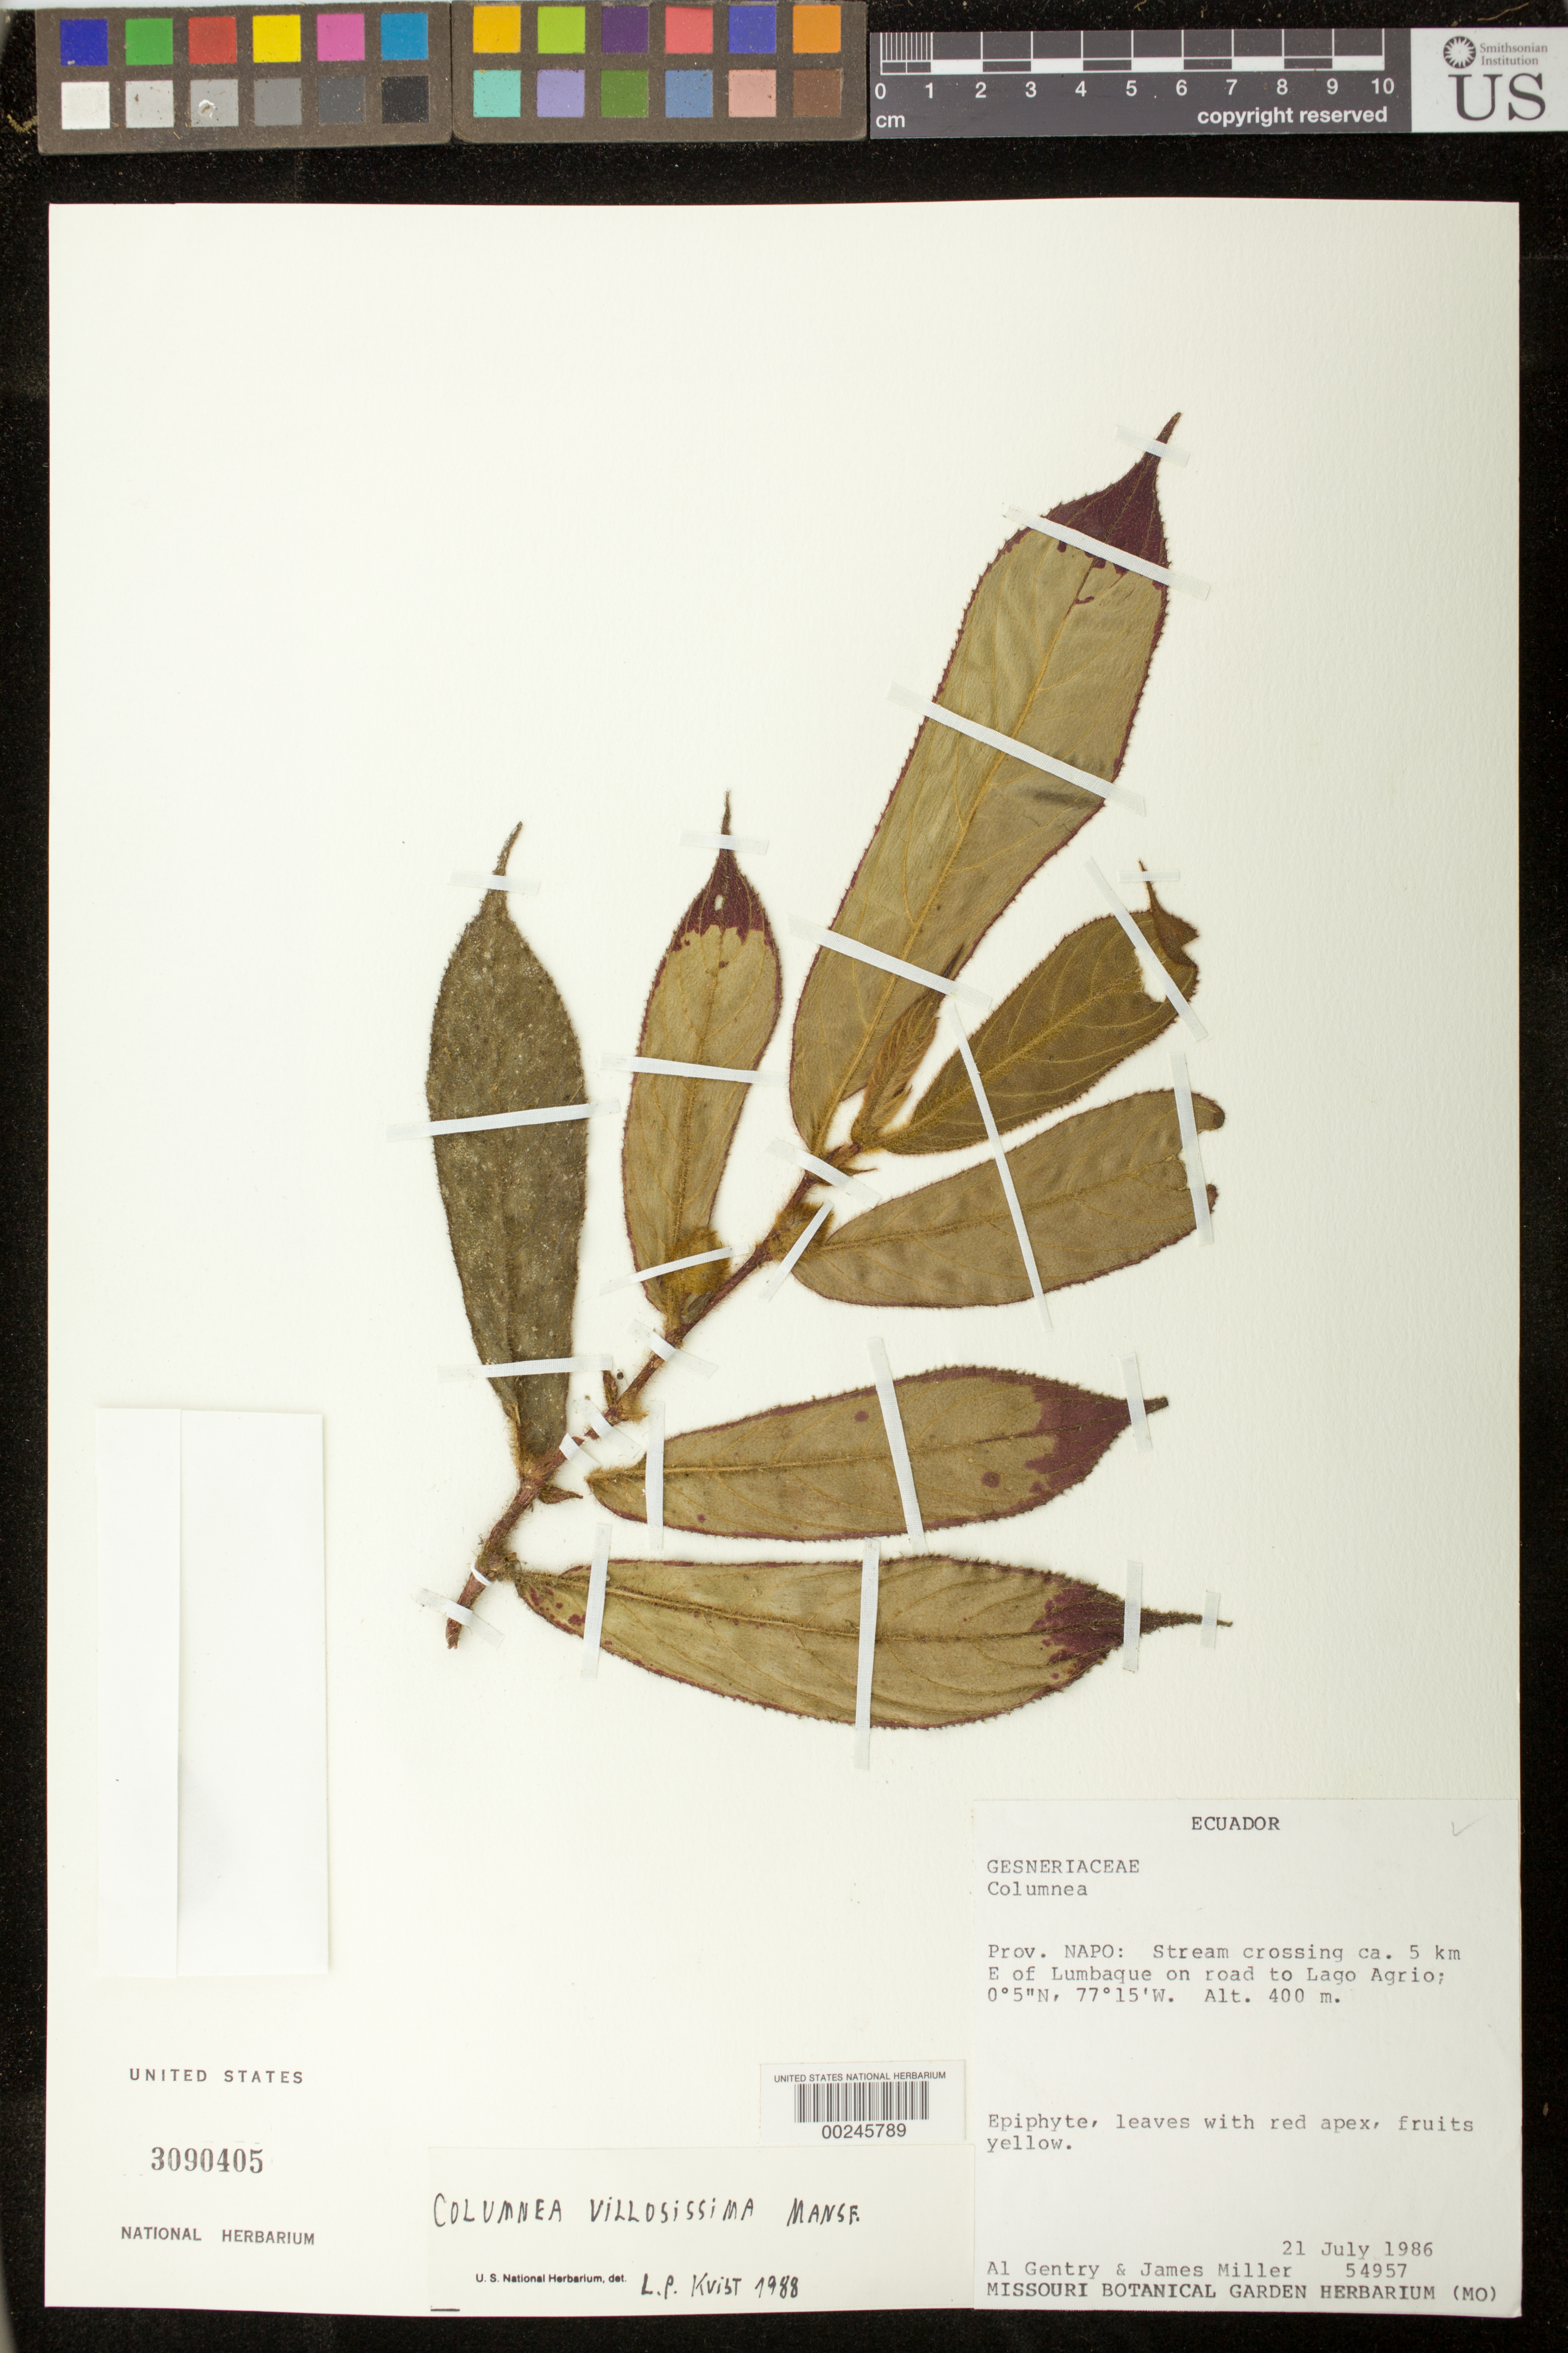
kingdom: Plantae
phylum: Tracheophyta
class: Magnoliopsida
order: Lamiales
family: Gesneriaceae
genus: Columnea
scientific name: Columnea villosissima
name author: Mansf.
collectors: A. H. Gentry & J. Miller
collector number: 54957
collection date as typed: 21 Jul 1986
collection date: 1986-07-21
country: Ecuador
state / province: Sucumbíos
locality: Napo.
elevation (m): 400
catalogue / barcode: US 3090405